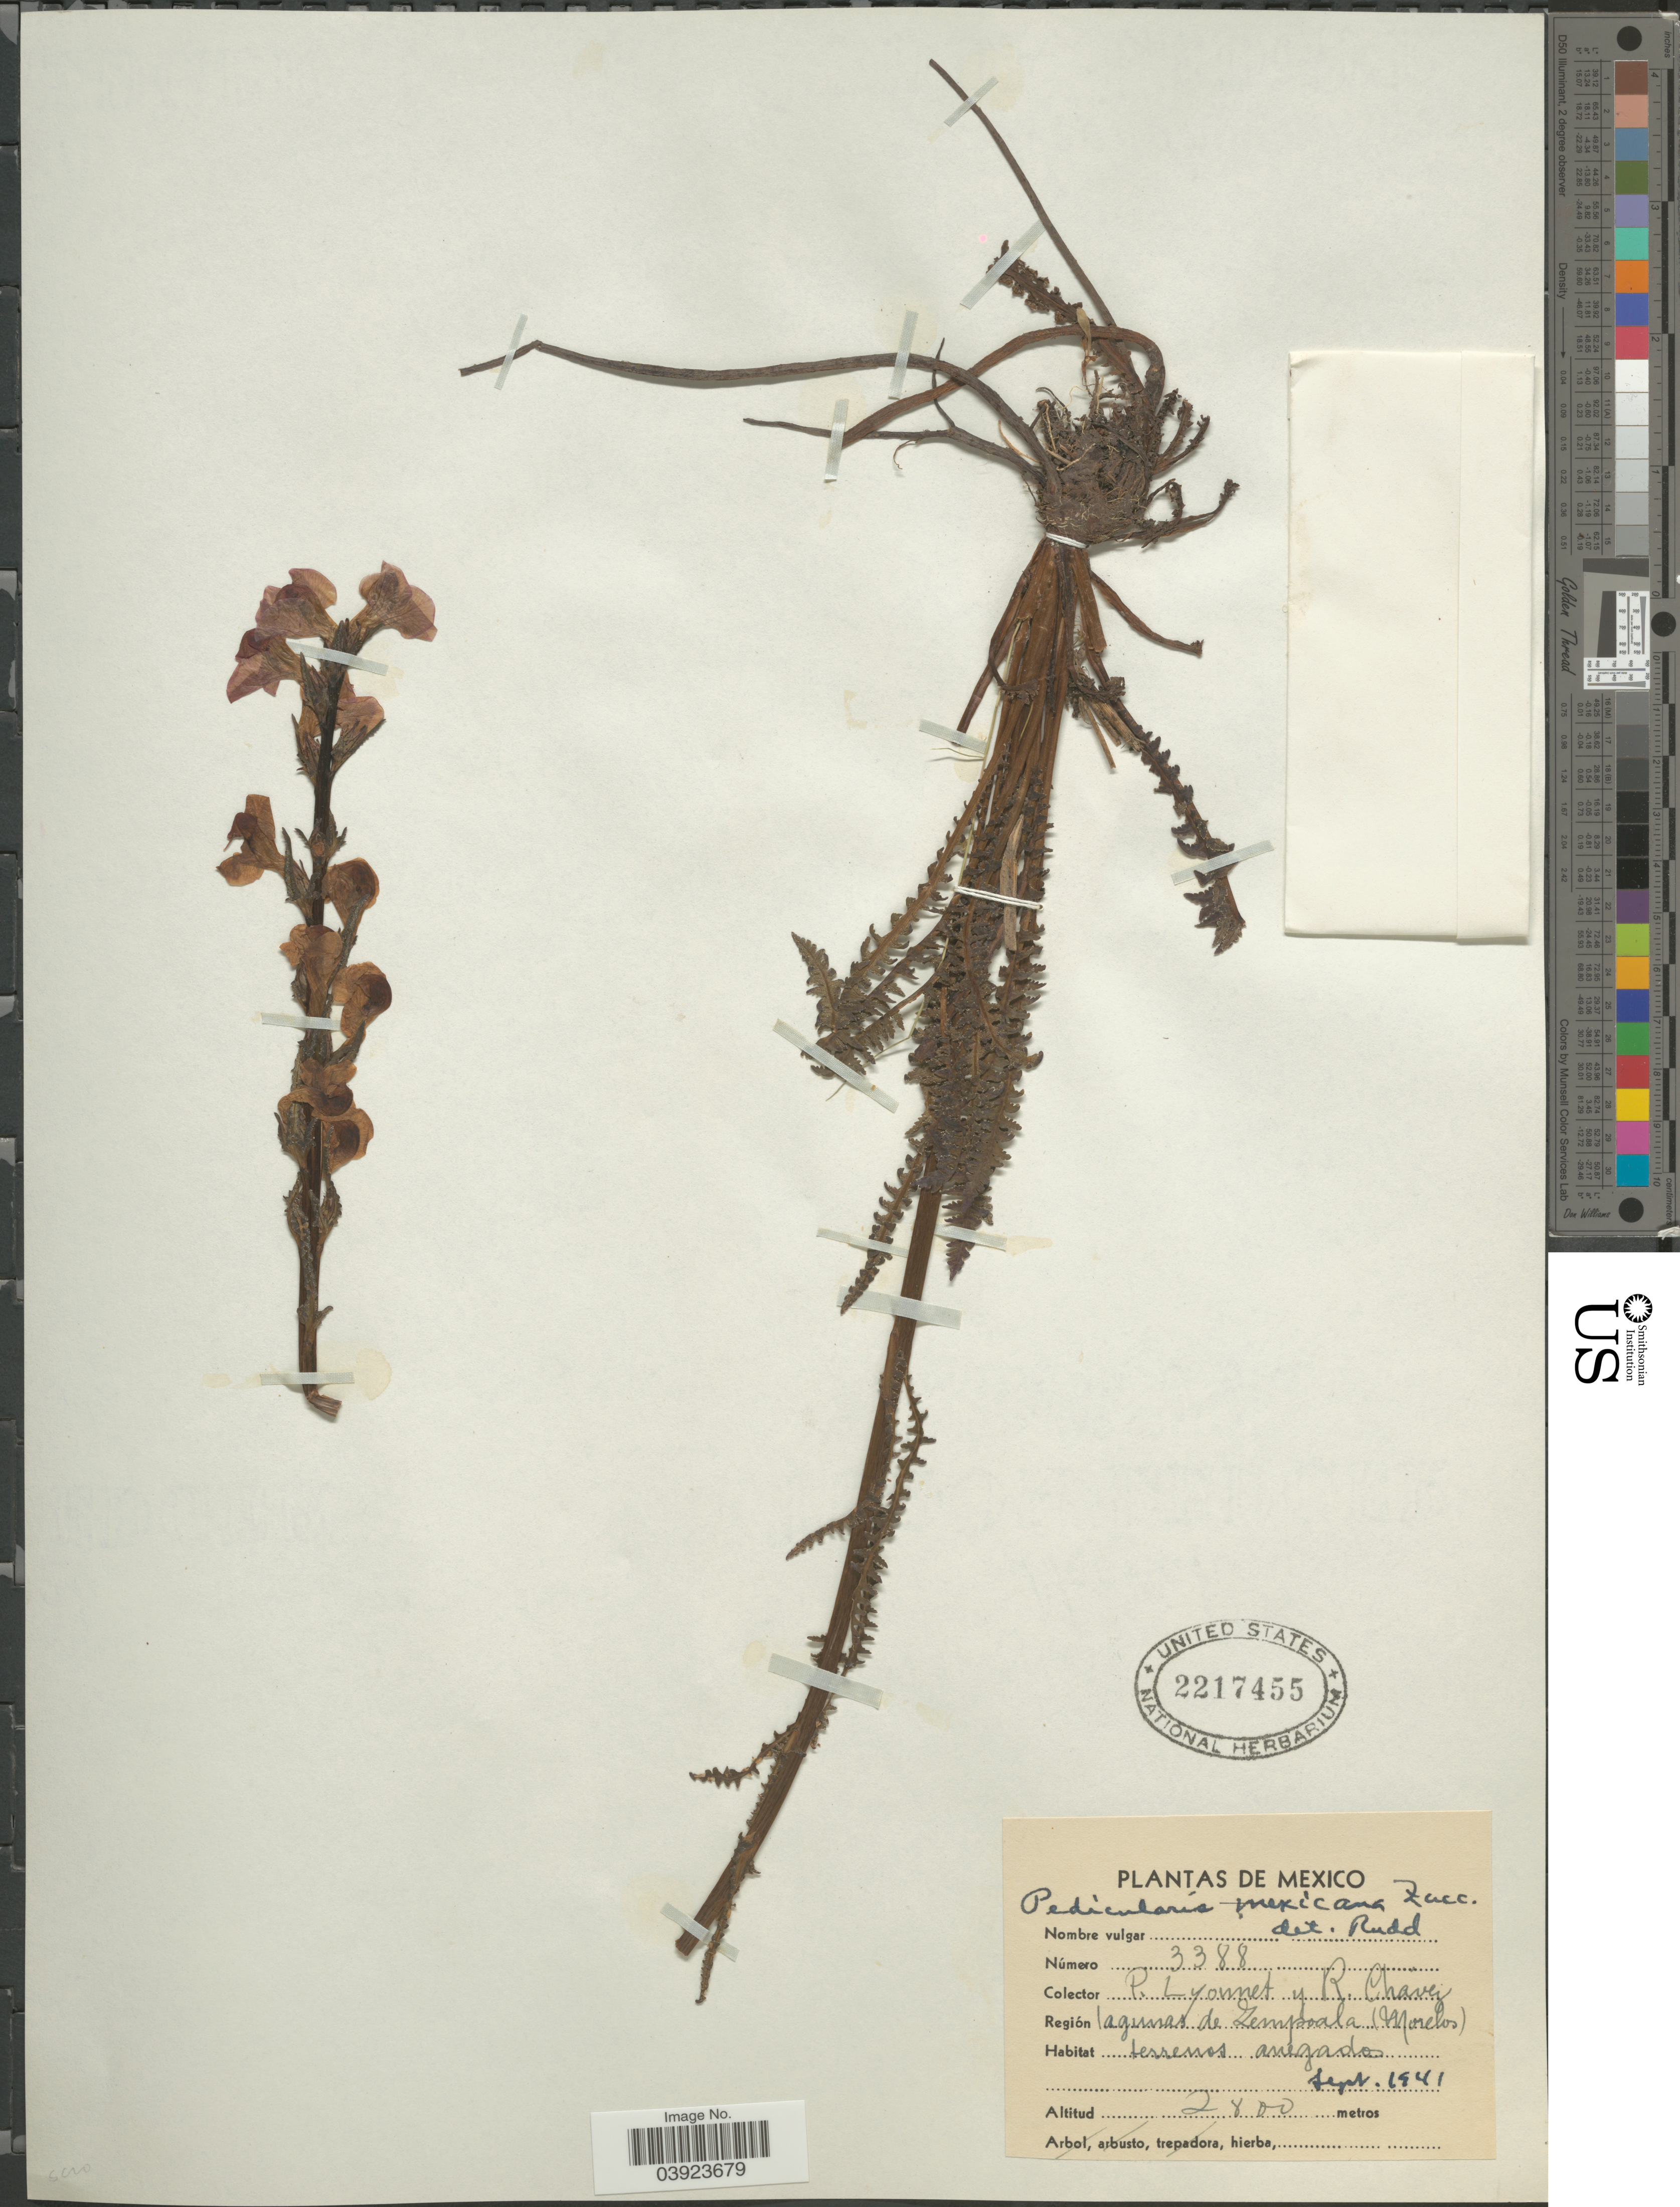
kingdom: Plantae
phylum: Tracheophyta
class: Magnoliopsida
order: Lamiales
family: Orobanchaceae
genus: Pedicularis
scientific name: Pedicularis mexicana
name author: Zucc. ex Bunge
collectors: P. Lyonnet & R. Chávez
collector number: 3388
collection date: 1941-09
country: Mexico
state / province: Morelos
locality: Región lagunas de Zempoala.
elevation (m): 2800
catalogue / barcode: US 2217455